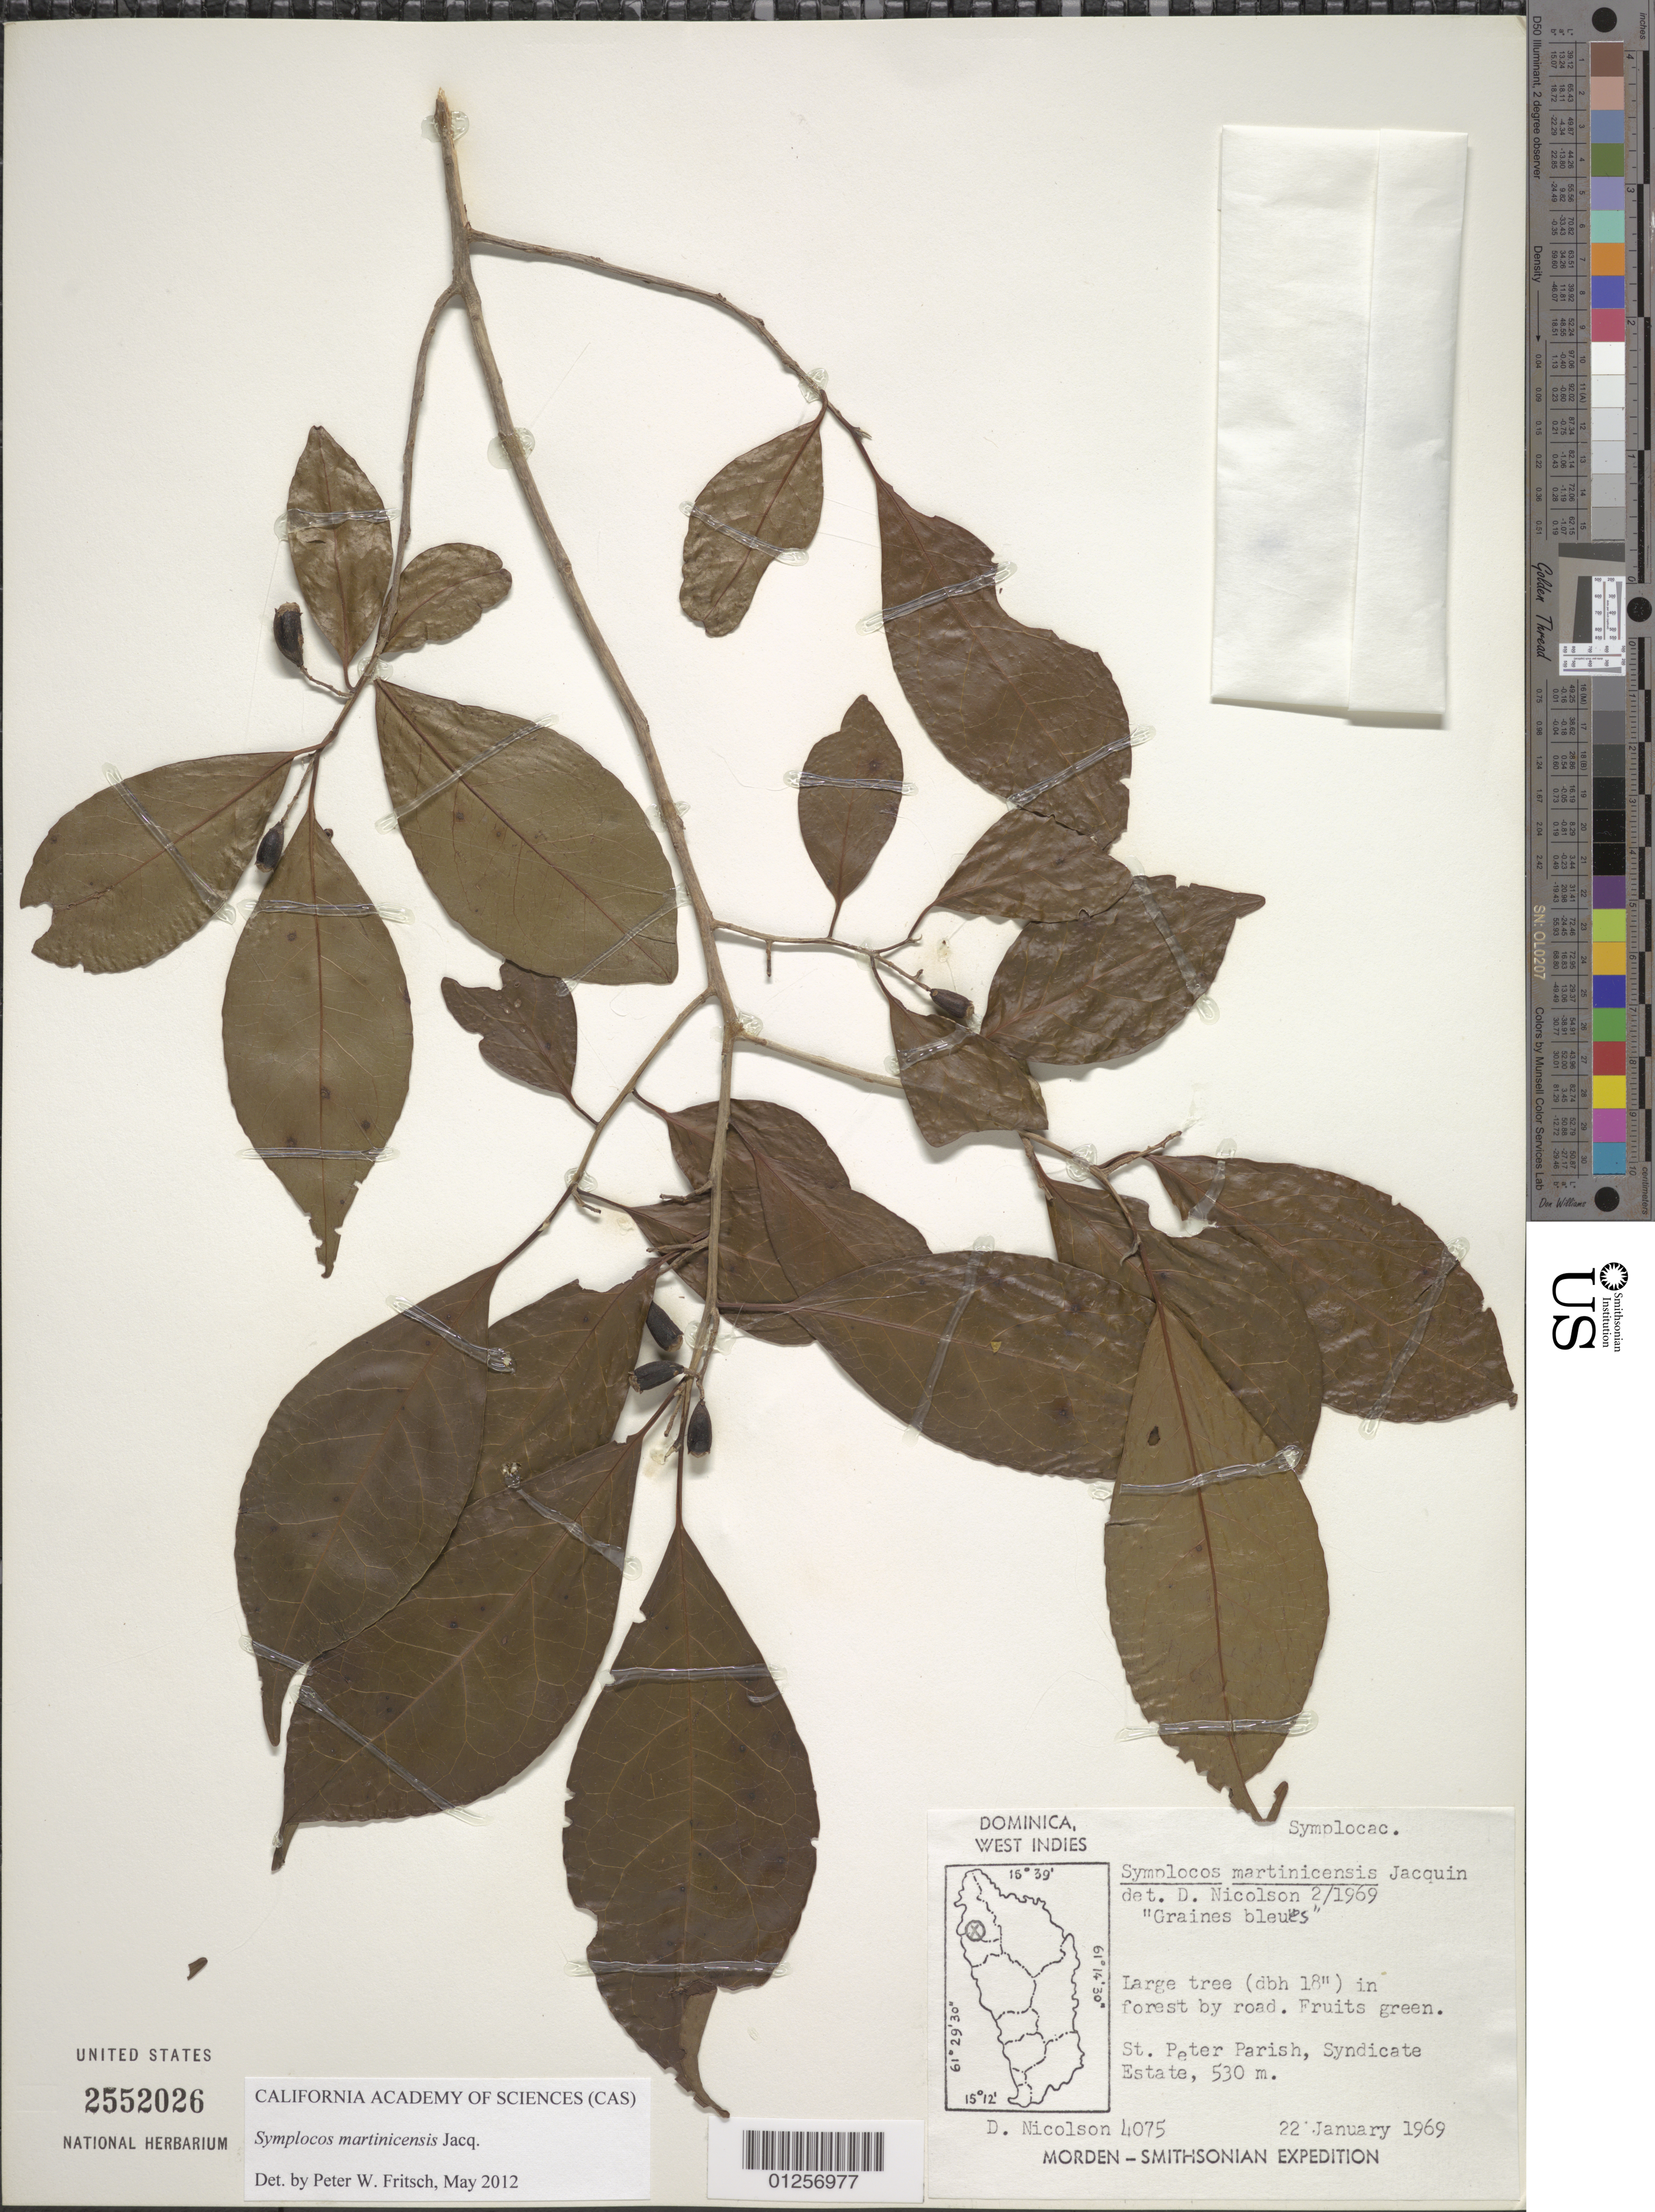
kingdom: Plantae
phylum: Tracheophyta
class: Magnoliopsida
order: Ericales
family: Symplocaceae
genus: Symplocos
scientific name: Symplocos martinicensis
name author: Jacq.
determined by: Fritsch, Peter W.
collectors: D. H. Nicolson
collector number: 4075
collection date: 1969-01-22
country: Dominica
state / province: St. Peter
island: Dominica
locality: Syndicate Estate.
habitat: In forest by road.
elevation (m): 530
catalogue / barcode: US 2552026